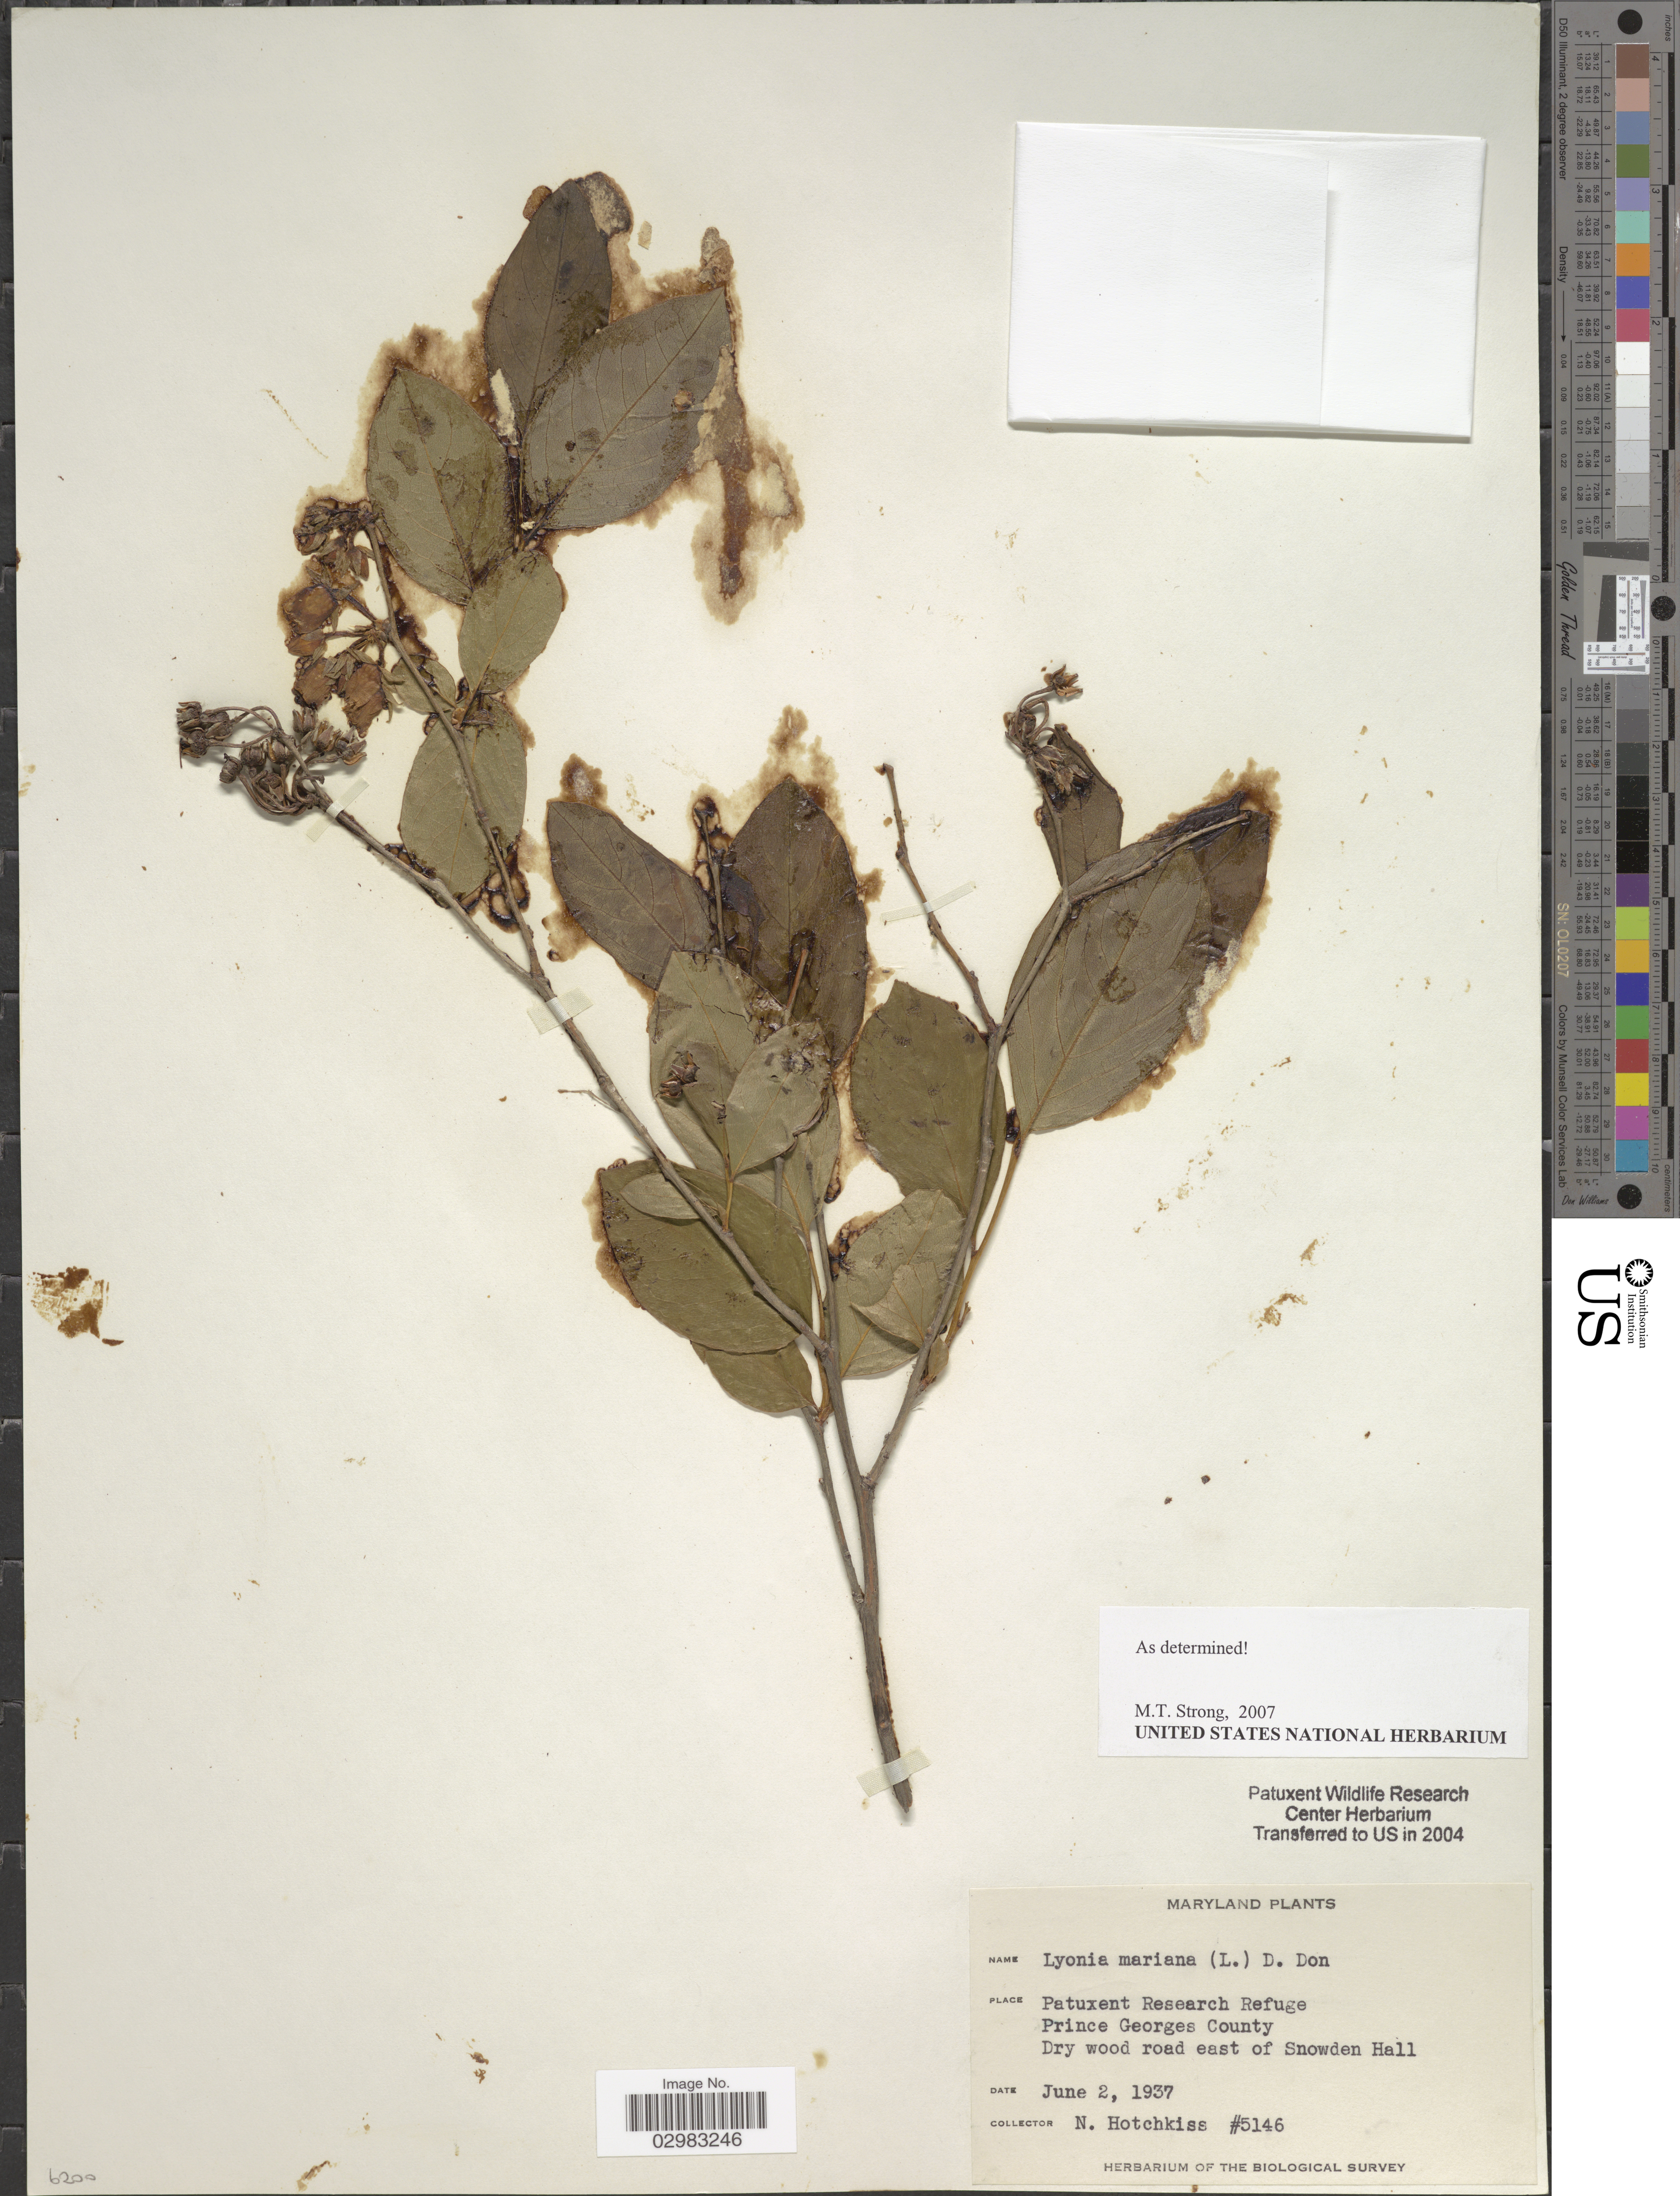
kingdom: Plantae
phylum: Tracheophyta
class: Magnoliopsida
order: Ericales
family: Ericaceae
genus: Lyonia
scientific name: Lyonia mariana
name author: (L.) D. Don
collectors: N. Hotchkiss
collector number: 5146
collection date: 1937-06-02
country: United States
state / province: Maryland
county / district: Prince George's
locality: Patuxent Research Refuge. Prince Georges County